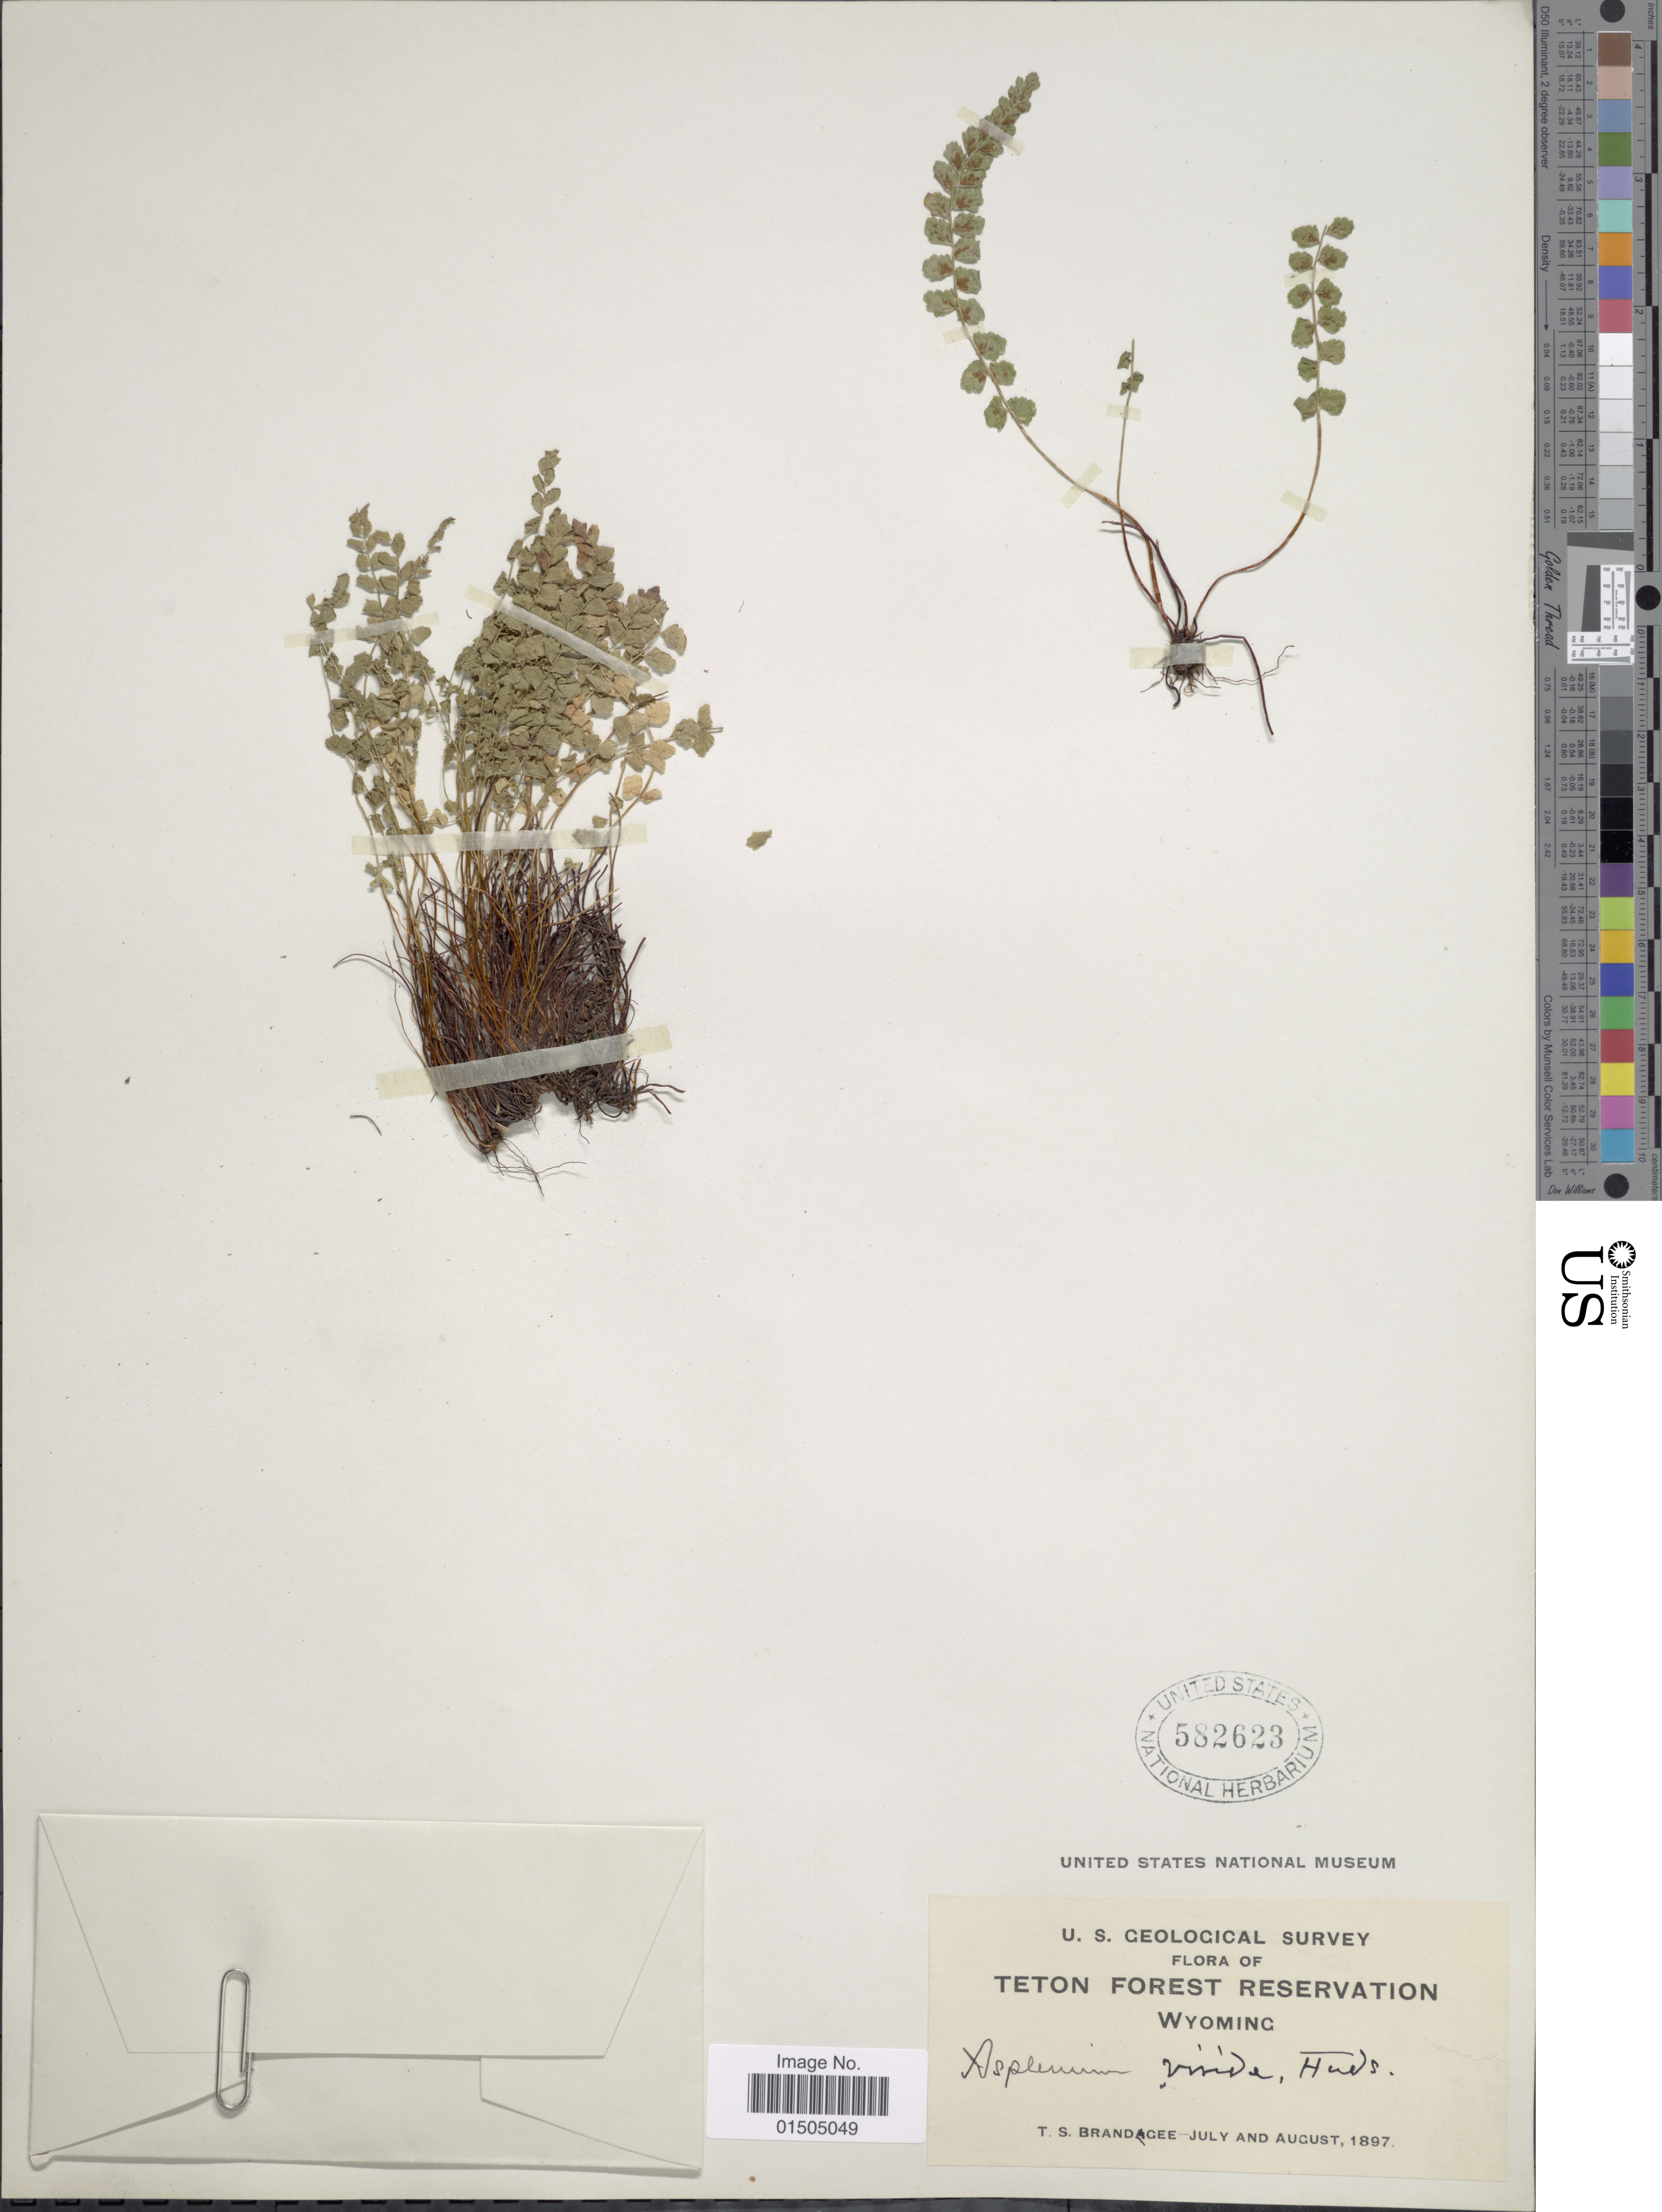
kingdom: Plantae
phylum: Tracheophyta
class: Polypodiopsida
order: Polypodiales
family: Aspleniaceae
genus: Asplenium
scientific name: Asplenium trichomanes-ramosum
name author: L.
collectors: T. S. Brandegee (herbarium)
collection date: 1897-07/1897-08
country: United States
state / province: Wyoming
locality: Teton Forest Reservation.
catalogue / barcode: US 582623